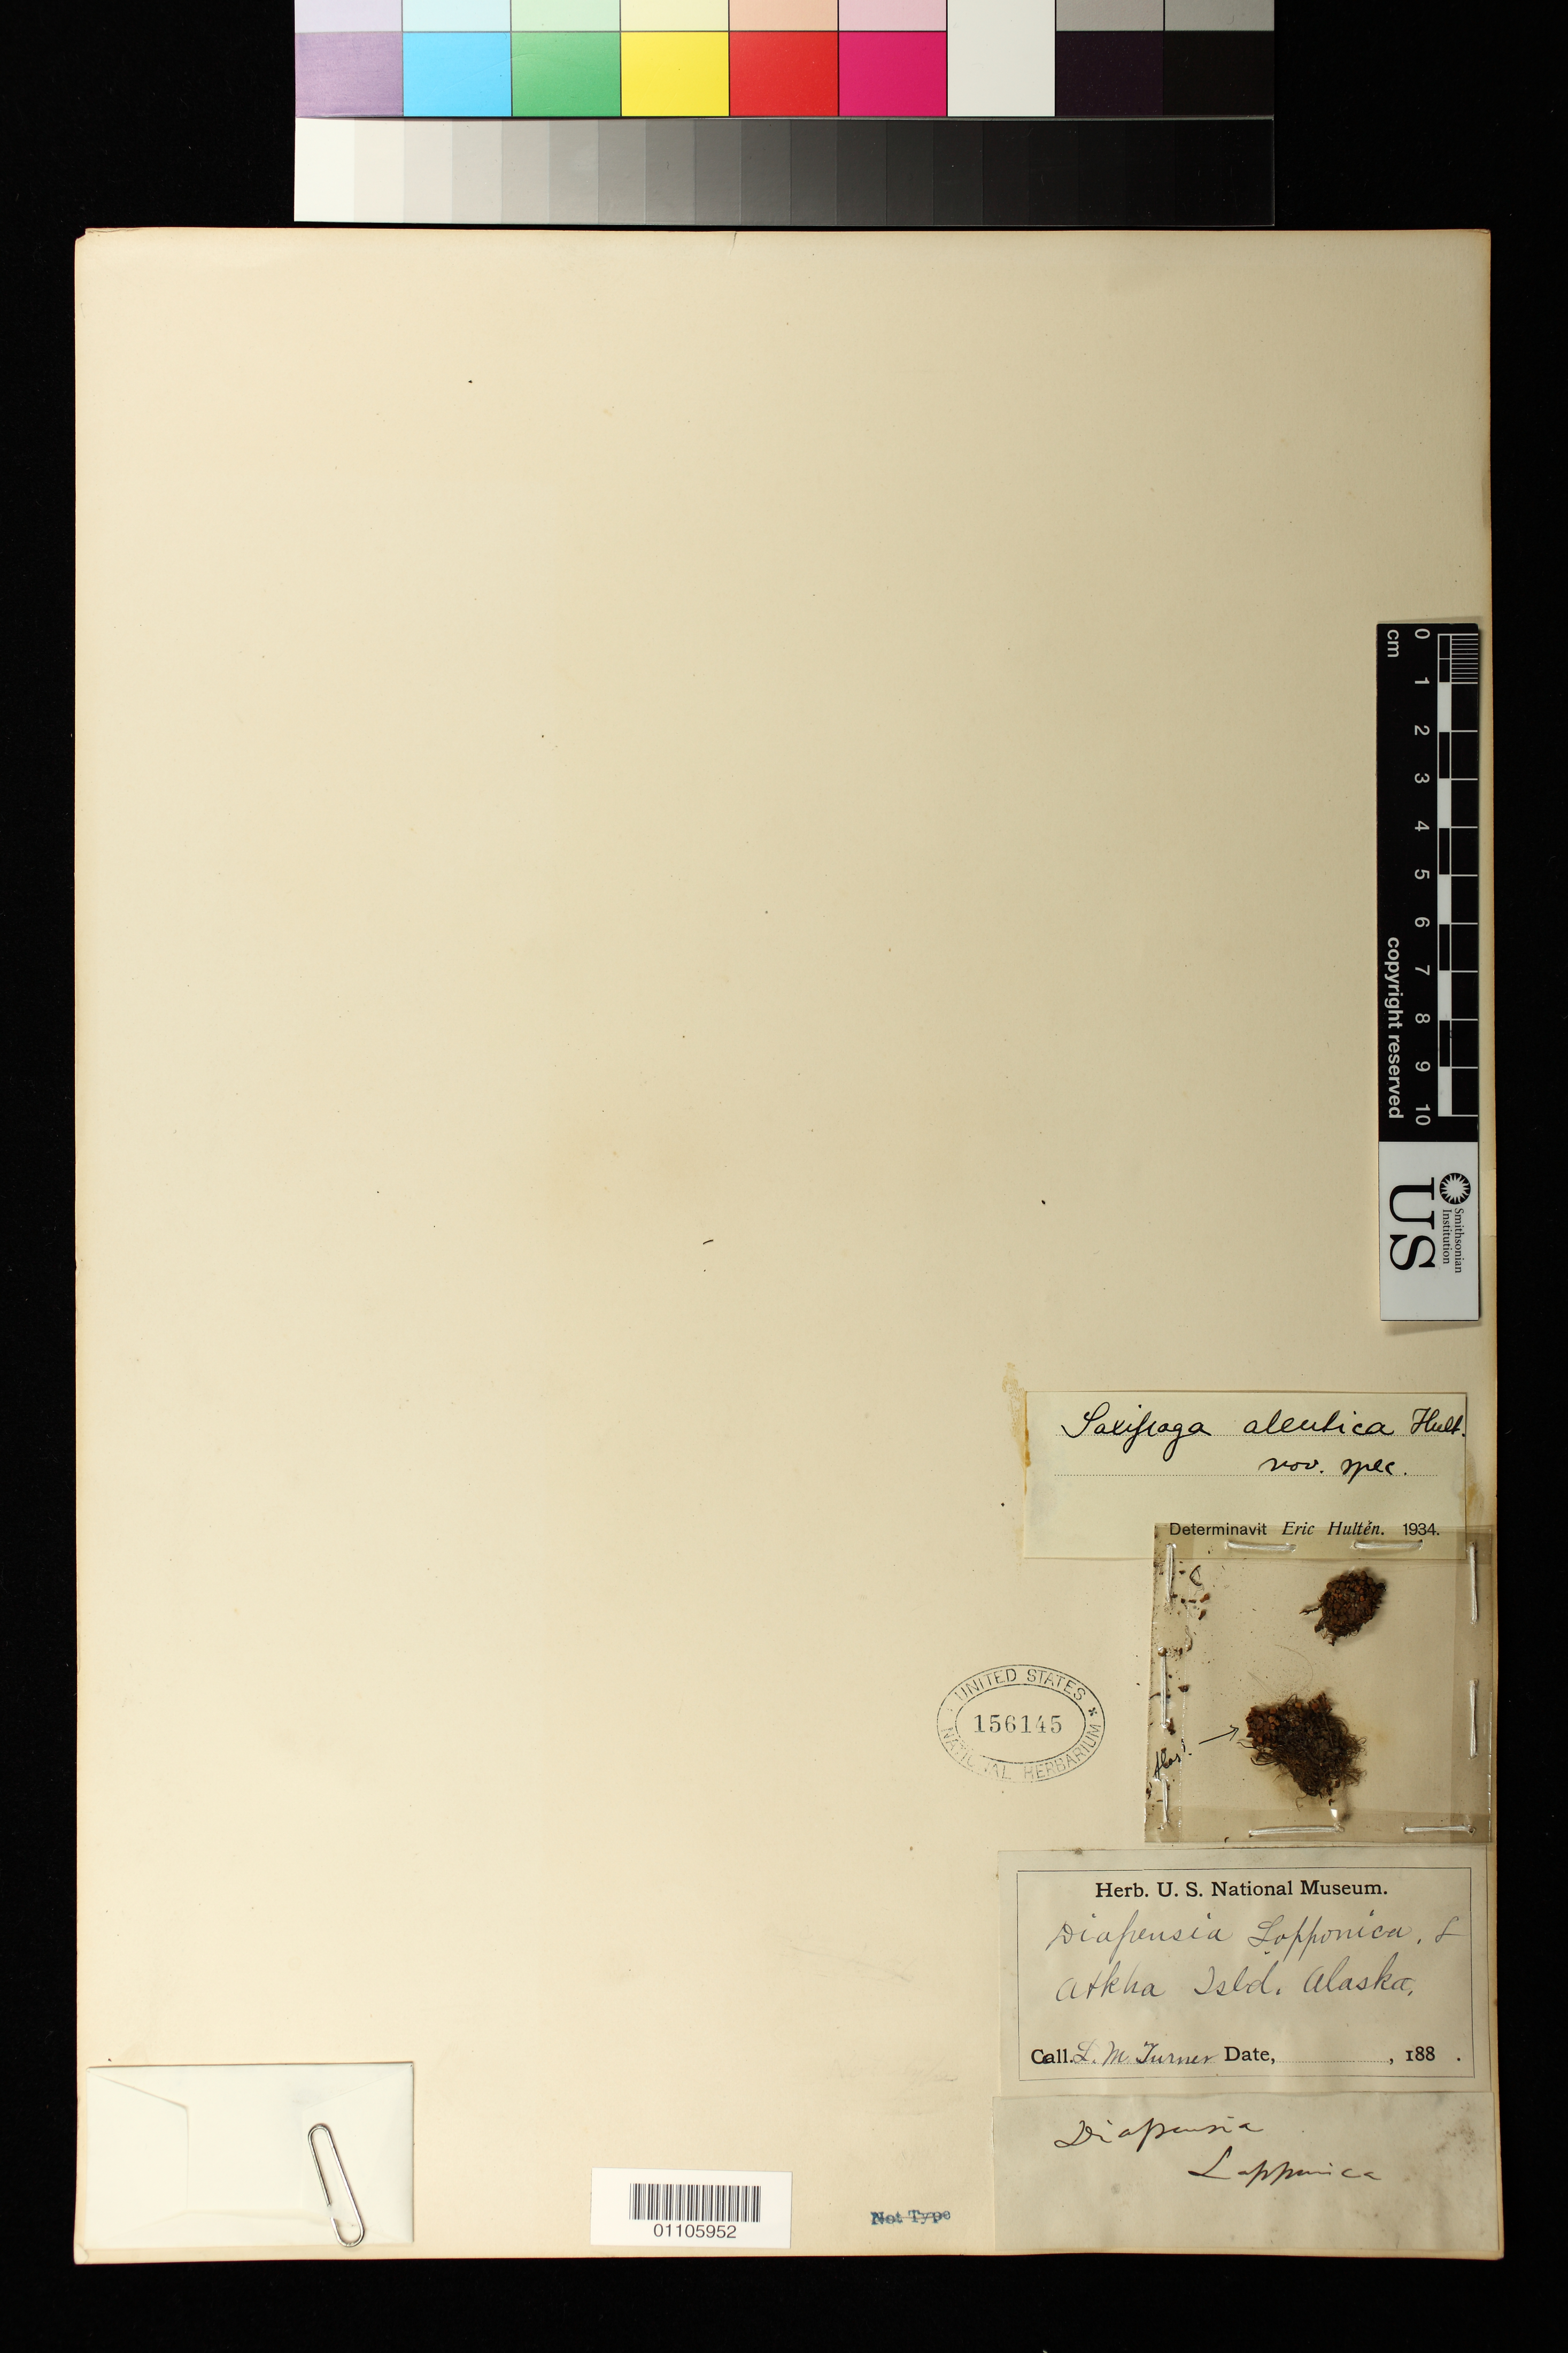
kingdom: Plantae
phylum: Tracheophyta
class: Magnoliopsida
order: Saxifragales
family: Saxifragaceae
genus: Saxifraga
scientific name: Saxifraga aleutica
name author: Hultén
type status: Syntype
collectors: L. M. Turner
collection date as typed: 188-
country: United States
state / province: Alaska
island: Atka Island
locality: Atkha Isld.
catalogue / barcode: US 156145